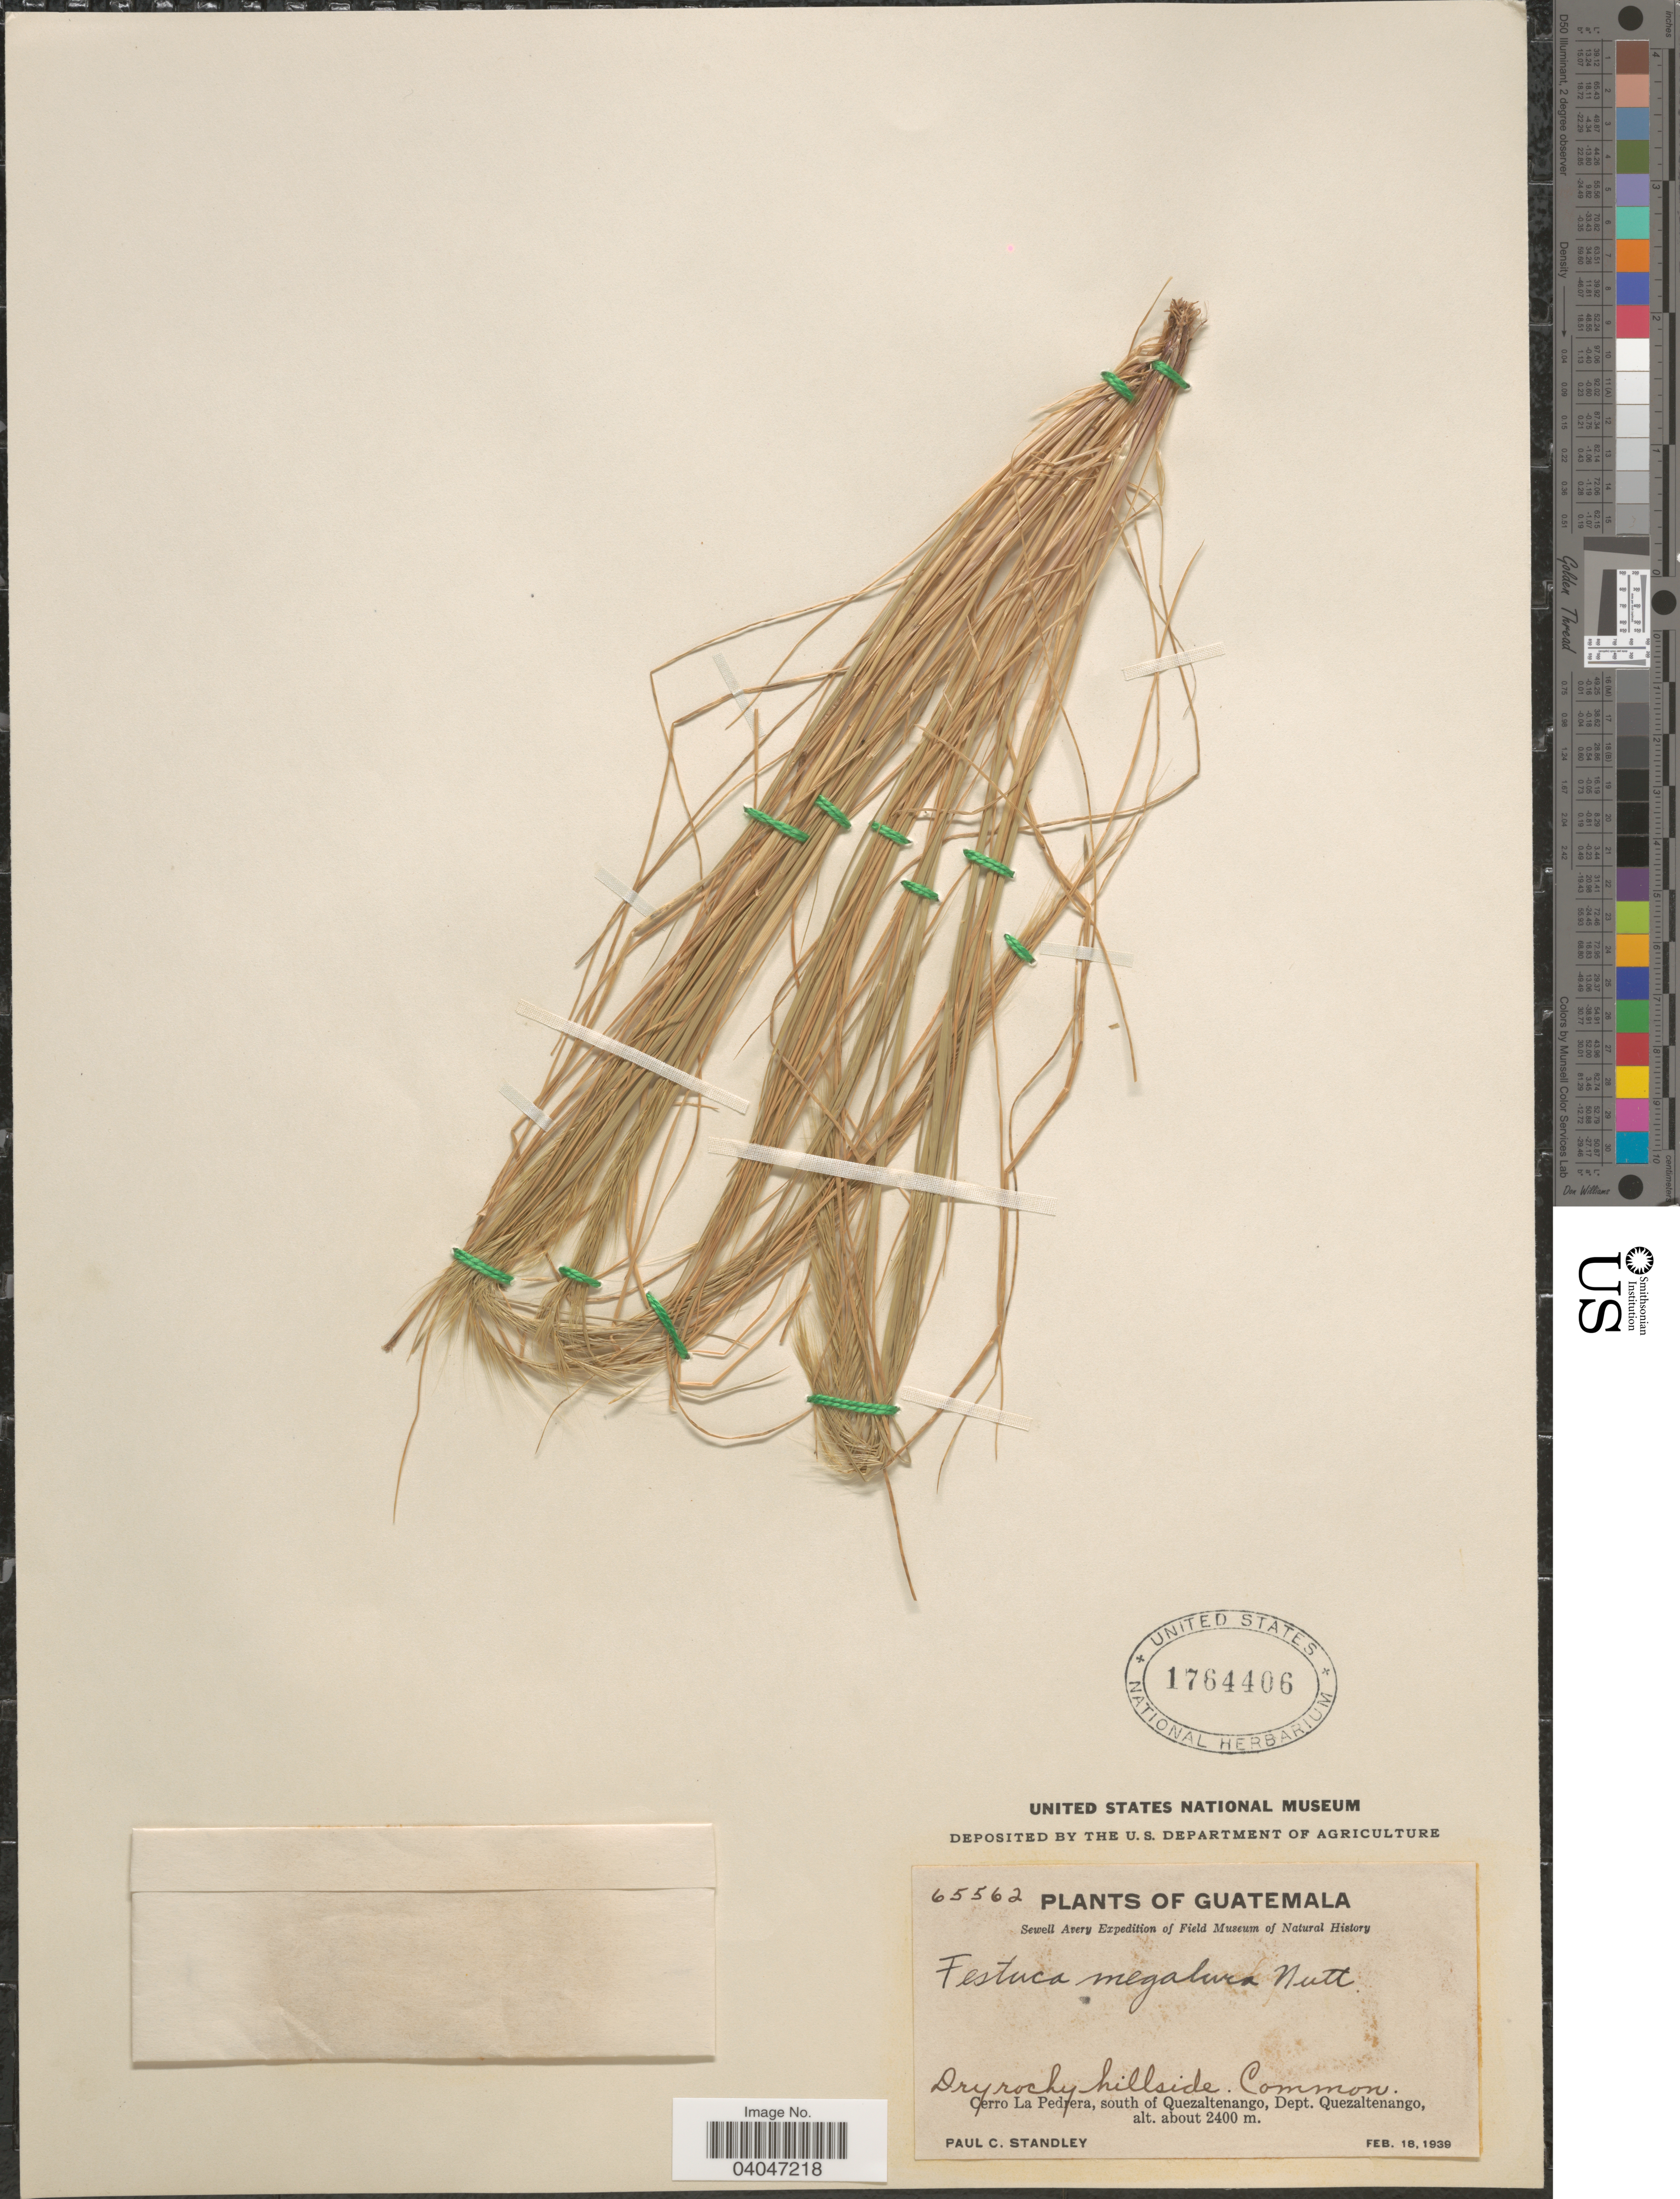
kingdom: Plantae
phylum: Tracheophyta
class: Liliopsida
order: Poales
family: Poaceae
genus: Festuca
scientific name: Festuca megalura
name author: Nutt.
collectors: P. C. Standley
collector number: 65562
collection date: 1939-02-18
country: Guatemala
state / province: Quetzaltenango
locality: Dry rocky hillside. Cerro La Pedrera, south of Quezaltenango,Dept. Quezaltenango.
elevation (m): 2400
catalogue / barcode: US 1764406